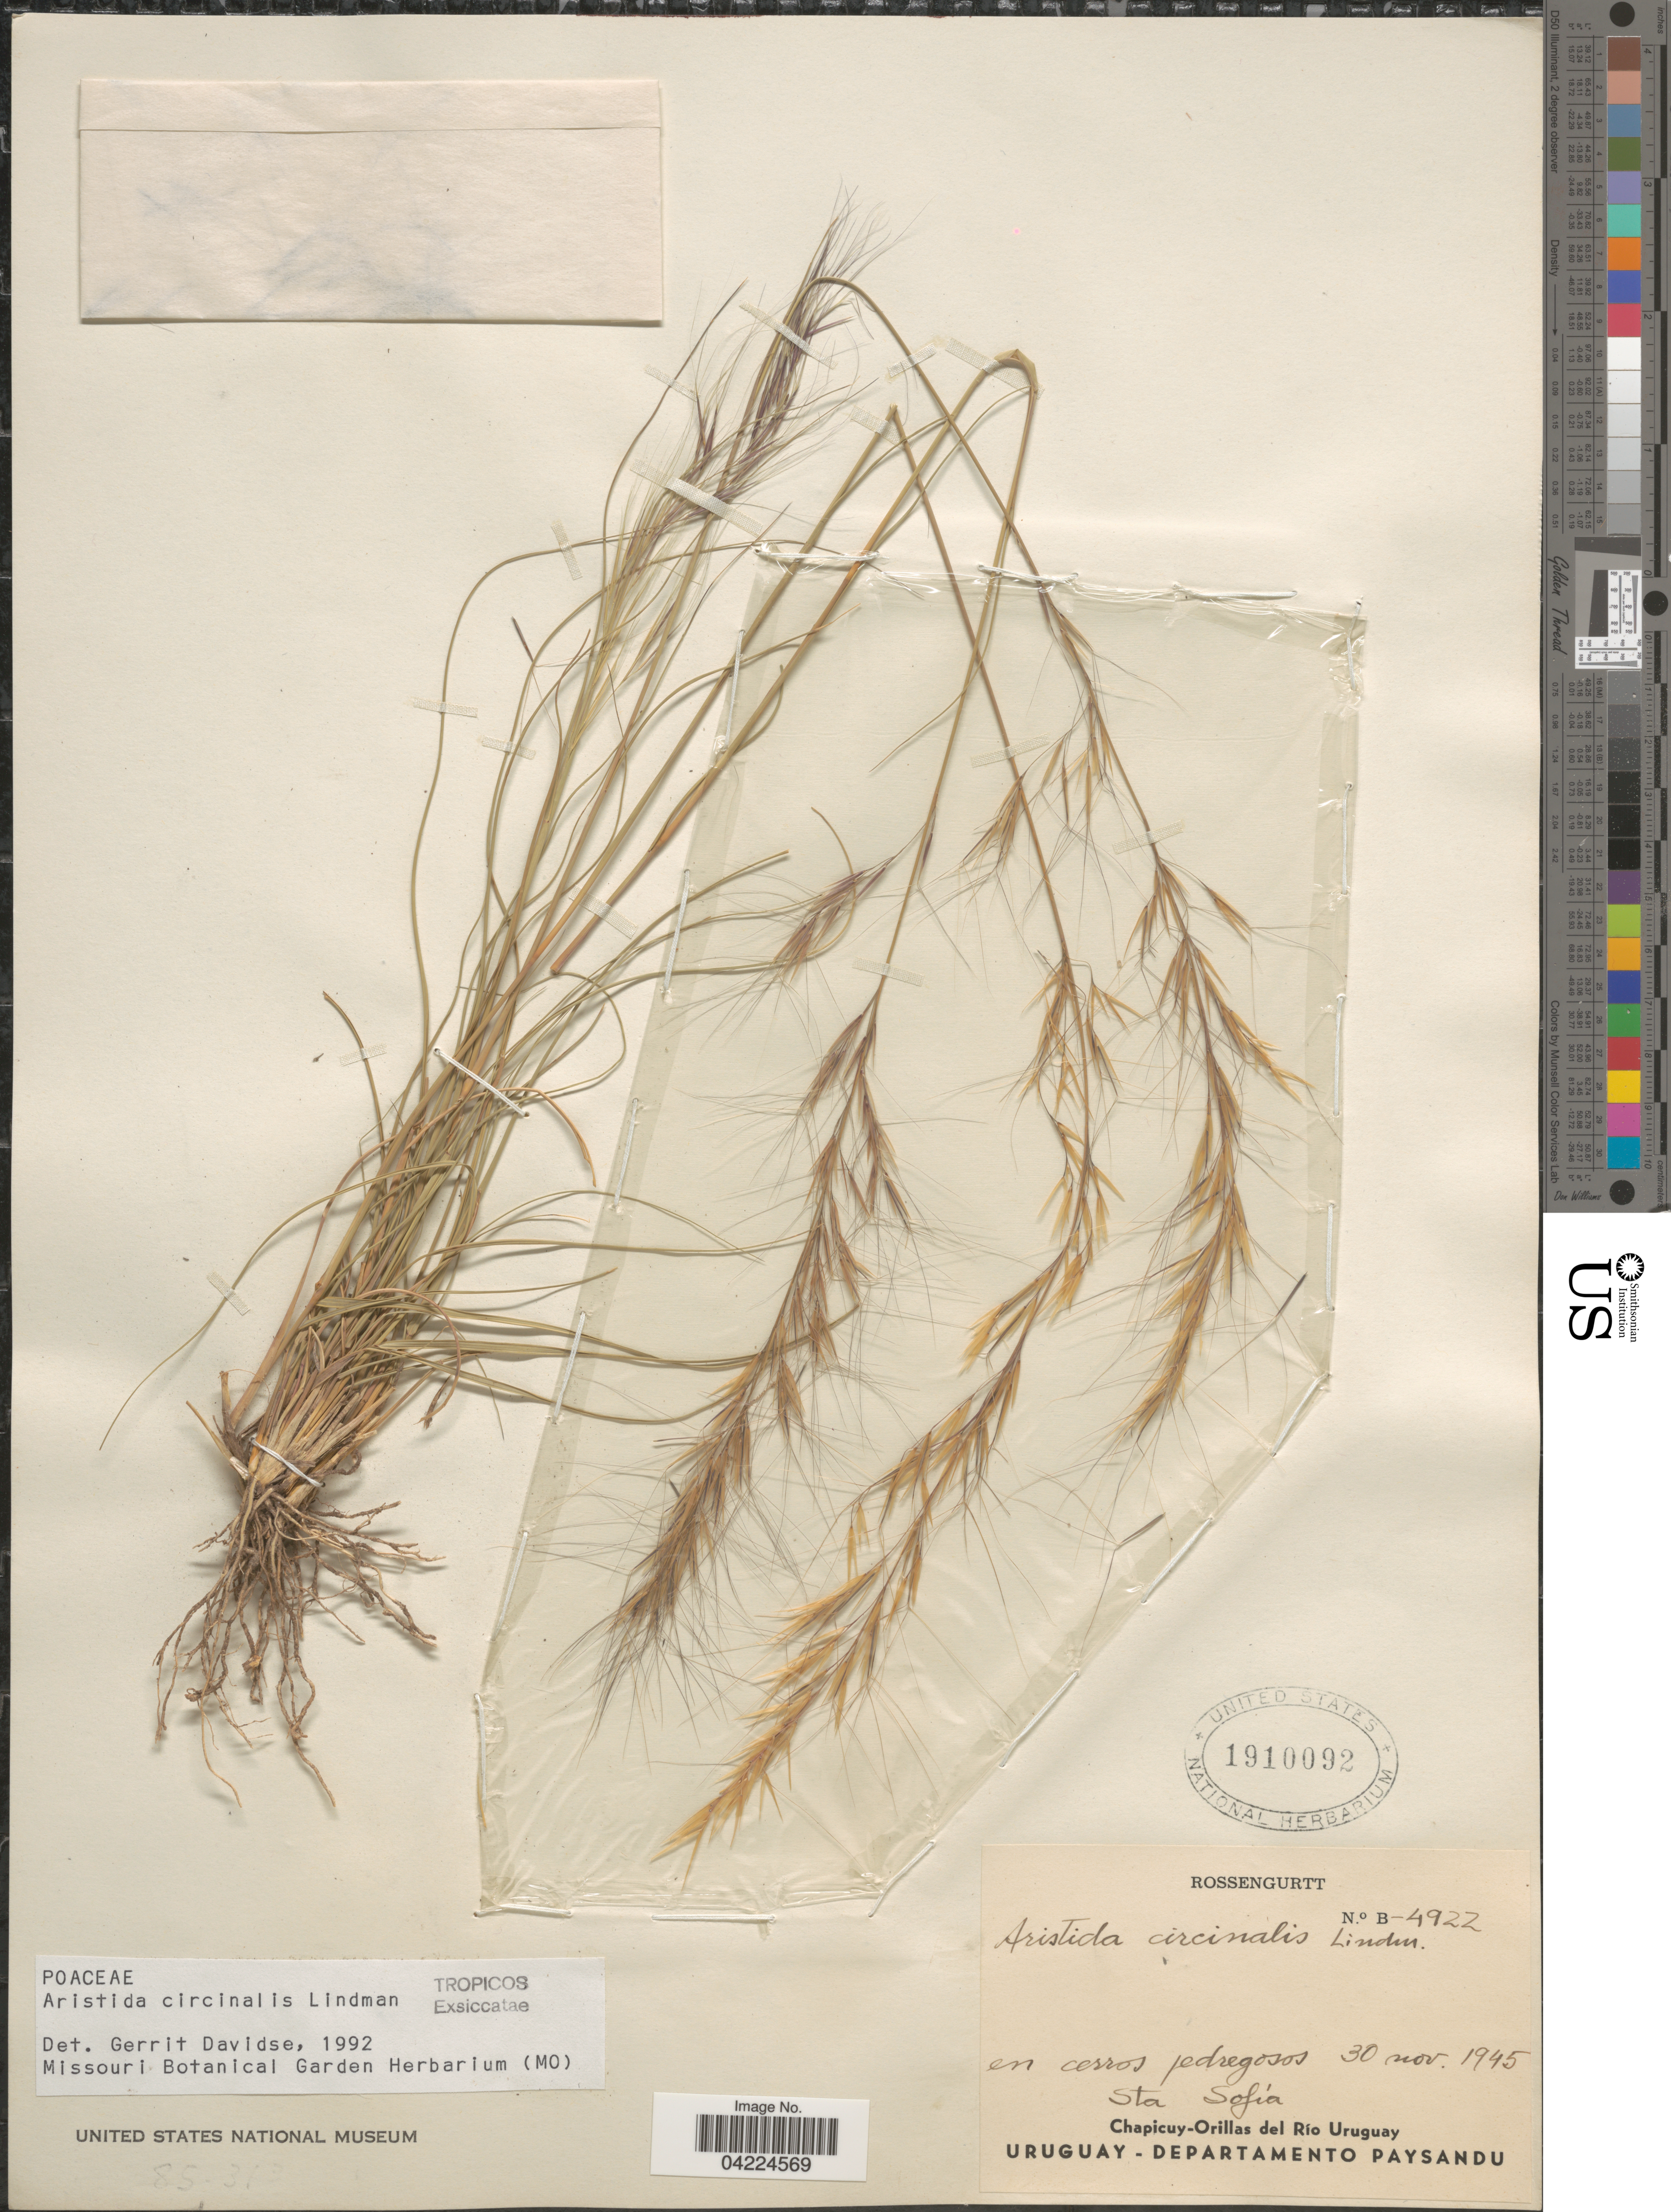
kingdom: Plantae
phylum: Tracheophyta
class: Liliopsida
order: Poales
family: Poaceae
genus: Aristida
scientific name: Aristida circinalis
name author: Lindm.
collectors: Rosengurtt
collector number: B-4922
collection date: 1945-11-30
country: Uruguay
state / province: Paysandu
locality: En cerros pedregosos Sta Sofía. Chapicuy-Orillas del Río Uruguay. Departamento Paysandu.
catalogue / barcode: US 1910092